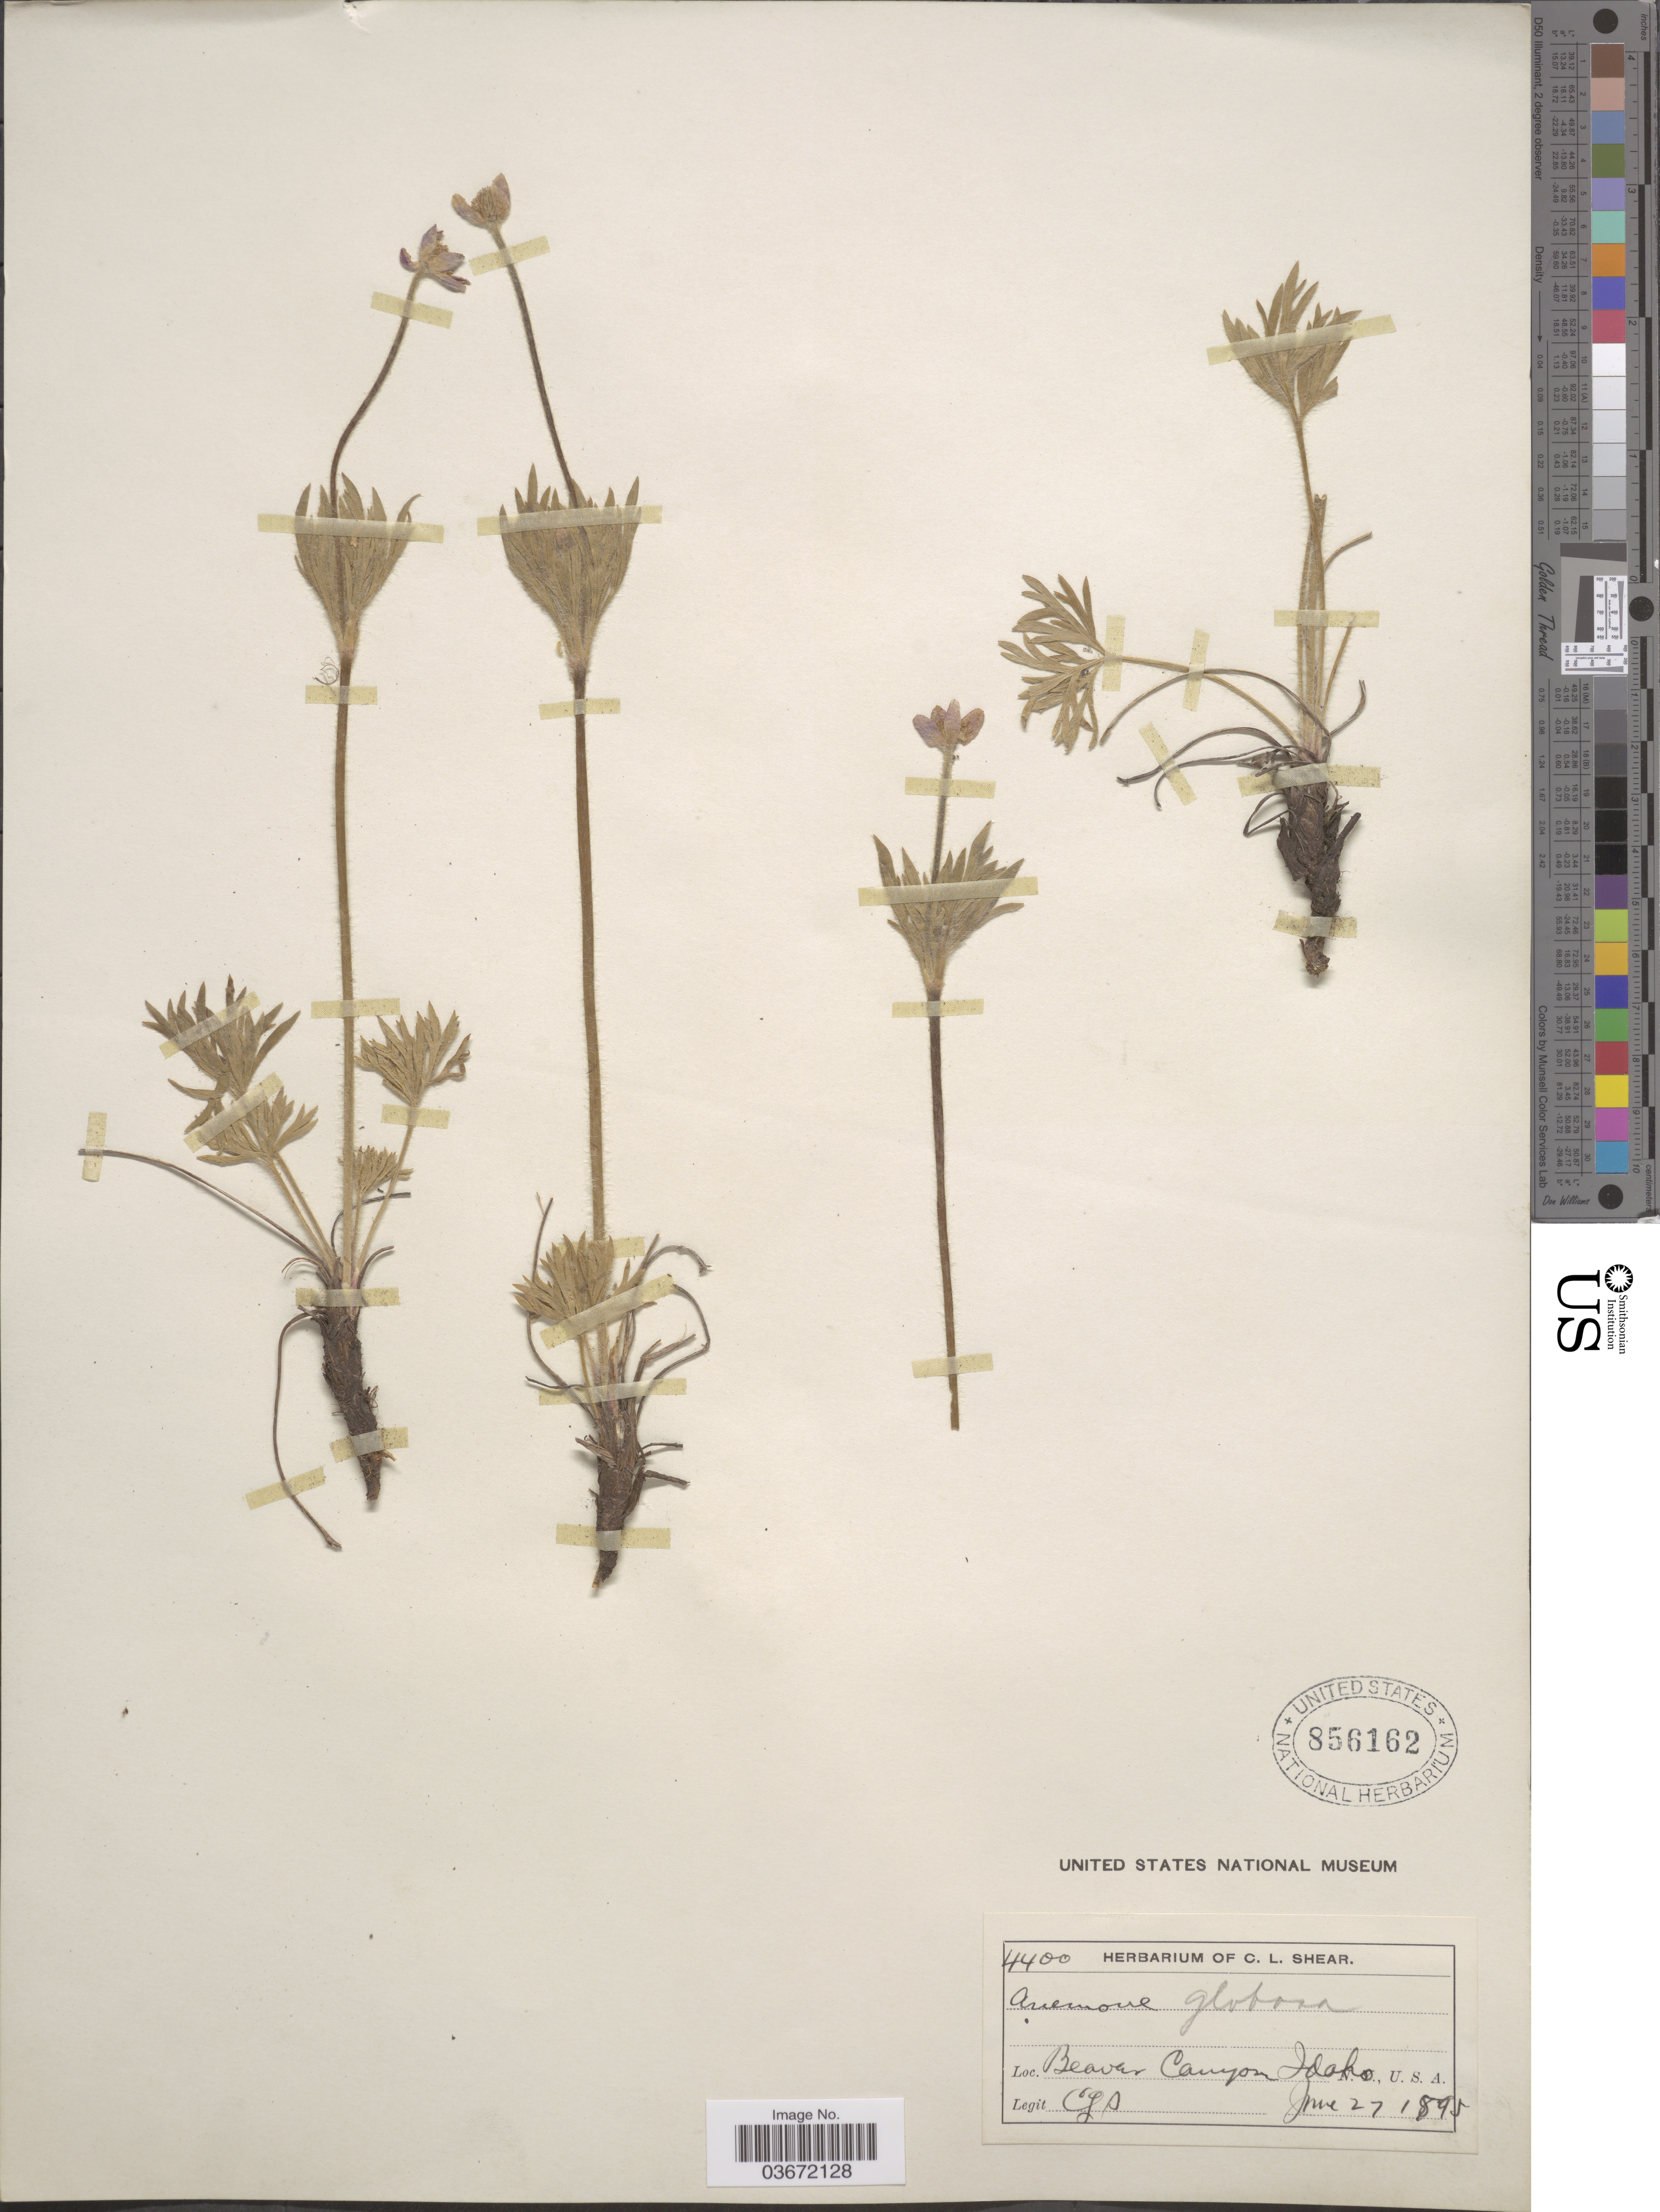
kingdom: Plantae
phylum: Tracheophyta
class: Magnoliopsida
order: Ranunculales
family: Ranunculaceae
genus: Anemone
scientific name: Anemone multifida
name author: Poir.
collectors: C. L. Shear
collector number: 4400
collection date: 1895-06-27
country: United States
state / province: Idaho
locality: Beaver Canyon.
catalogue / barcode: US 856162